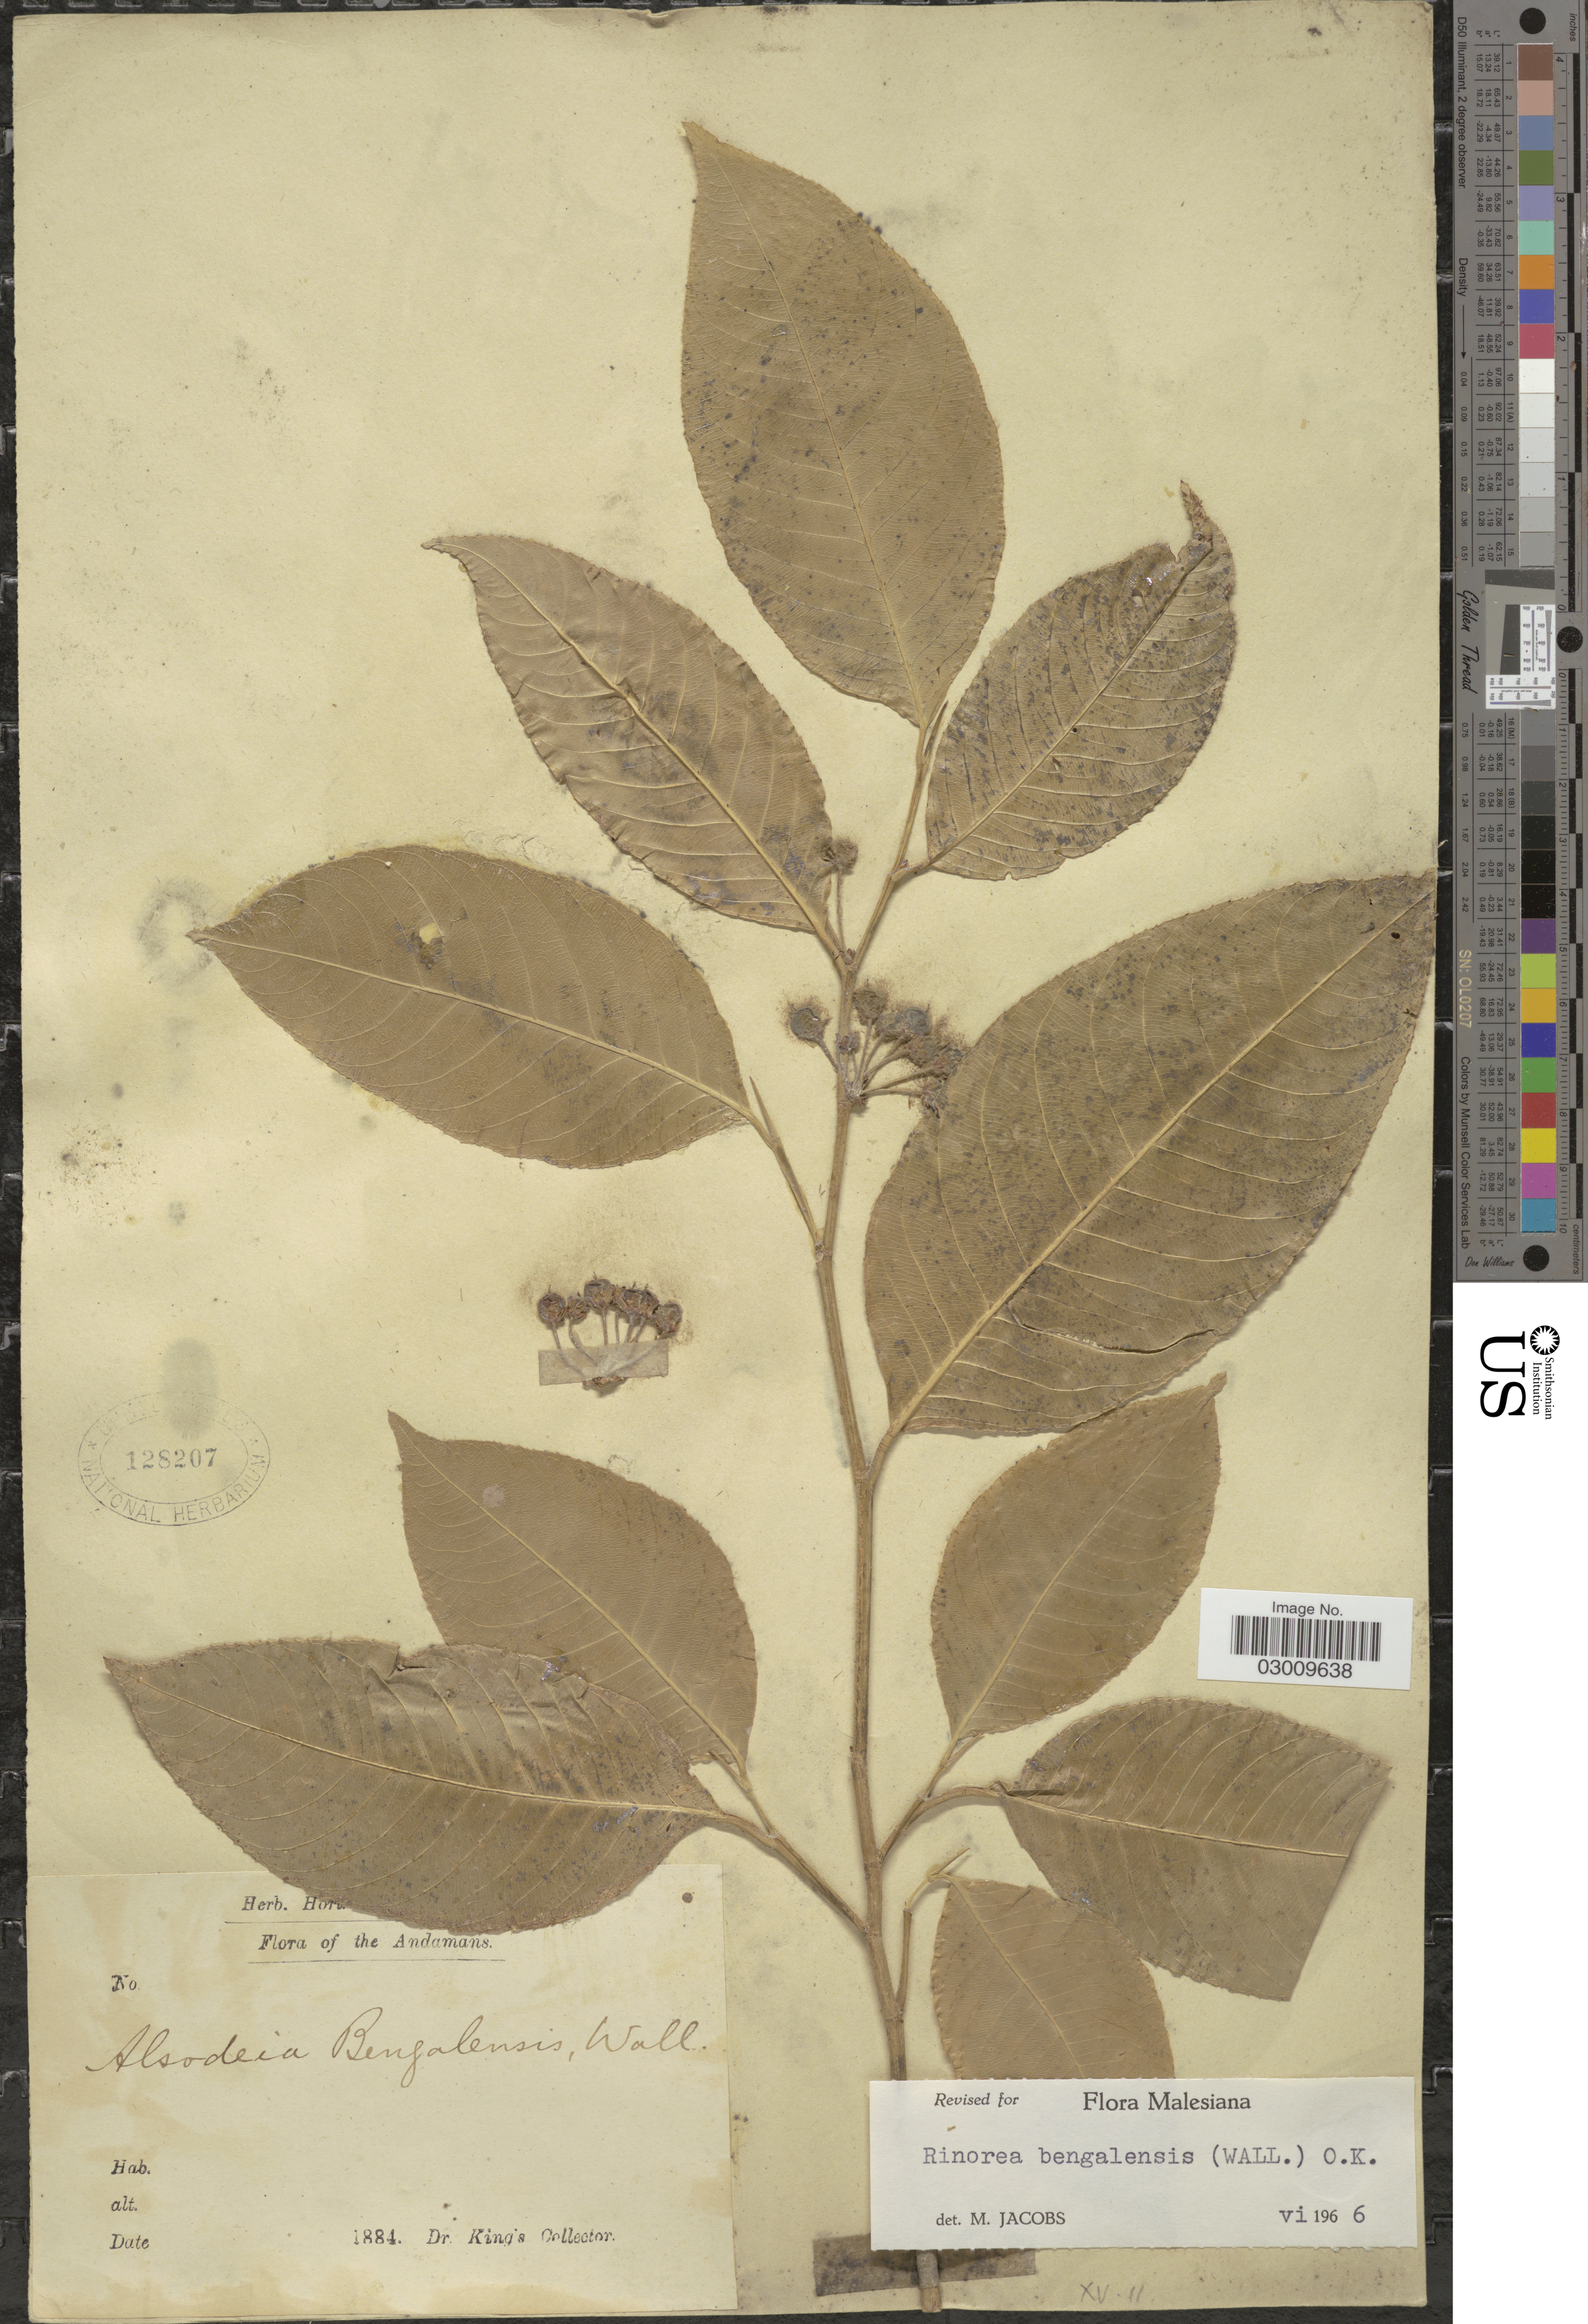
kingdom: Plantae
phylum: Tracheophyta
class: Magnoliopsida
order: Malpighiales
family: Violaceae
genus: Rinorea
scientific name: Rinorea bengalensis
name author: (Wall.) Kuntze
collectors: Dr. King's collector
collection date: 1884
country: India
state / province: Andaman and Nicobar Islands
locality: Andamans.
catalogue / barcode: US 128207